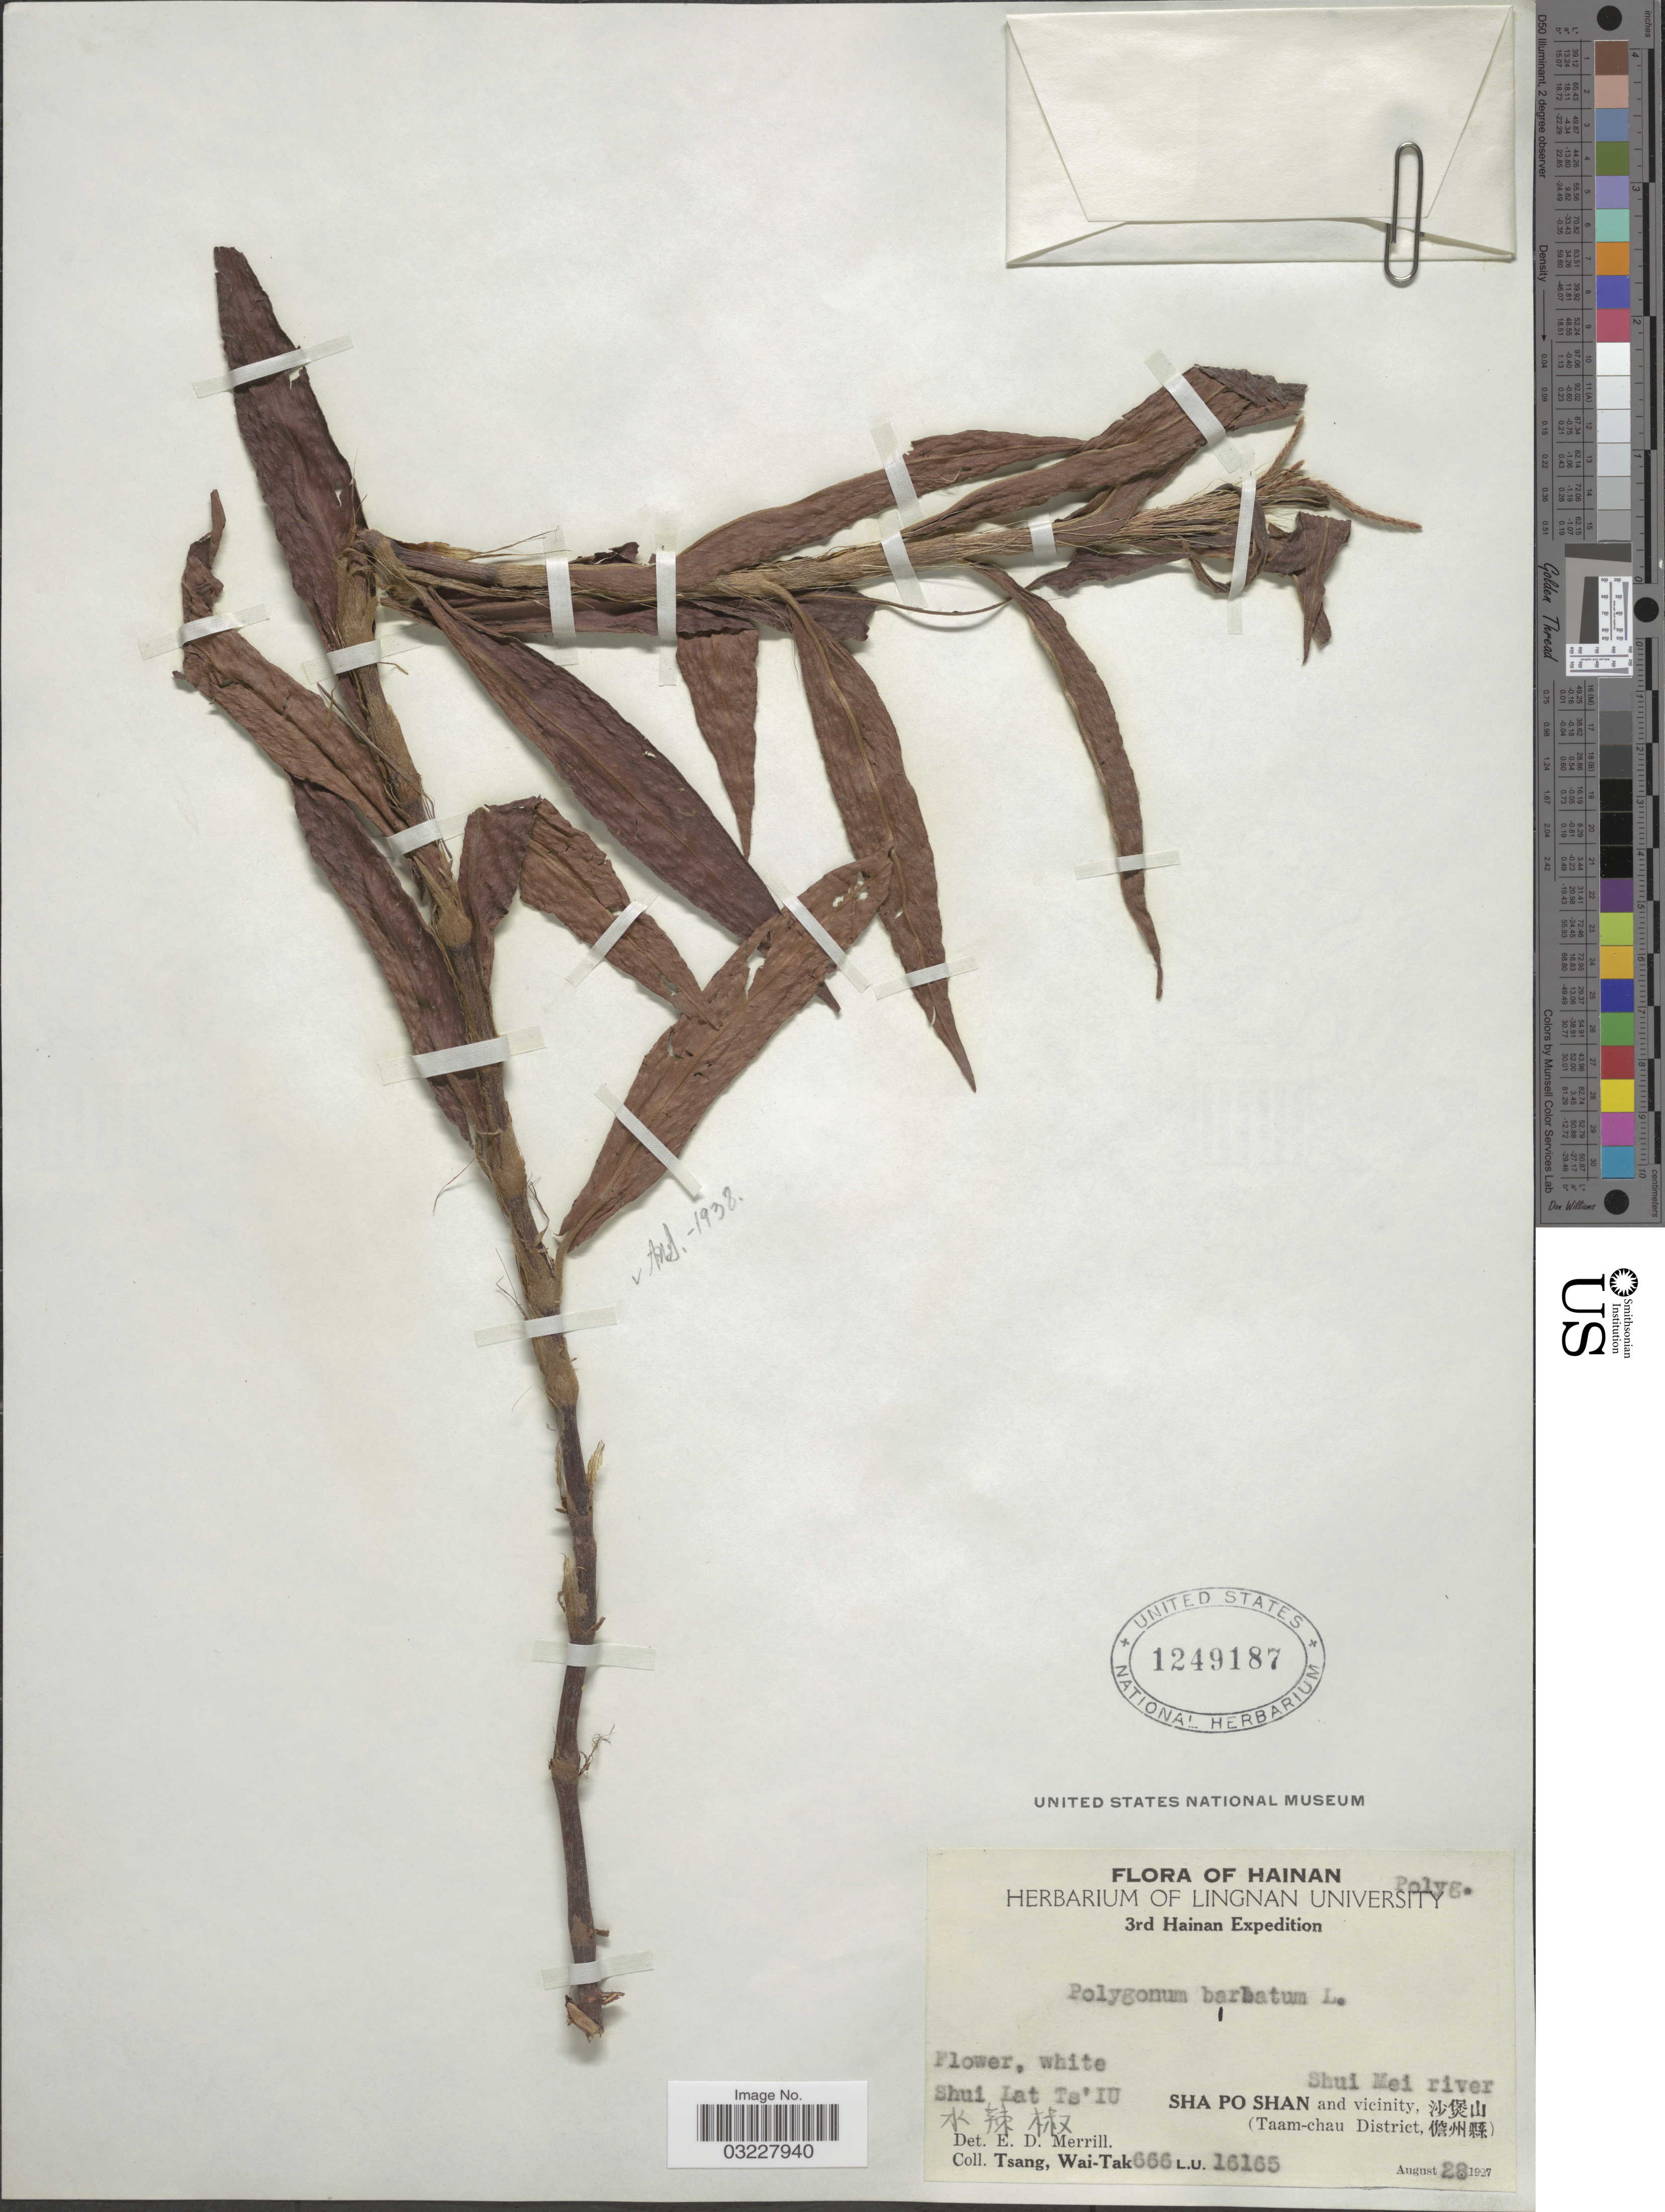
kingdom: Plantae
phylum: Tracheophyta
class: Magnoliopsida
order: Caryophyllales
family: Polygonaceae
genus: Polygonum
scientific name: Polygonum barbatum var. barbatum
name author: L.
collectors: W. T. Tsang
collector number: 666L.U.16165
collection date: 1927-08-28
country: China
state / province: Hainan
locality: Shui Mei river. Shui Lat Ts'Iu X. Sha Po Shan and vicinity, X. (Taam-chau District, X).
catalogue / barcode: US 1249187